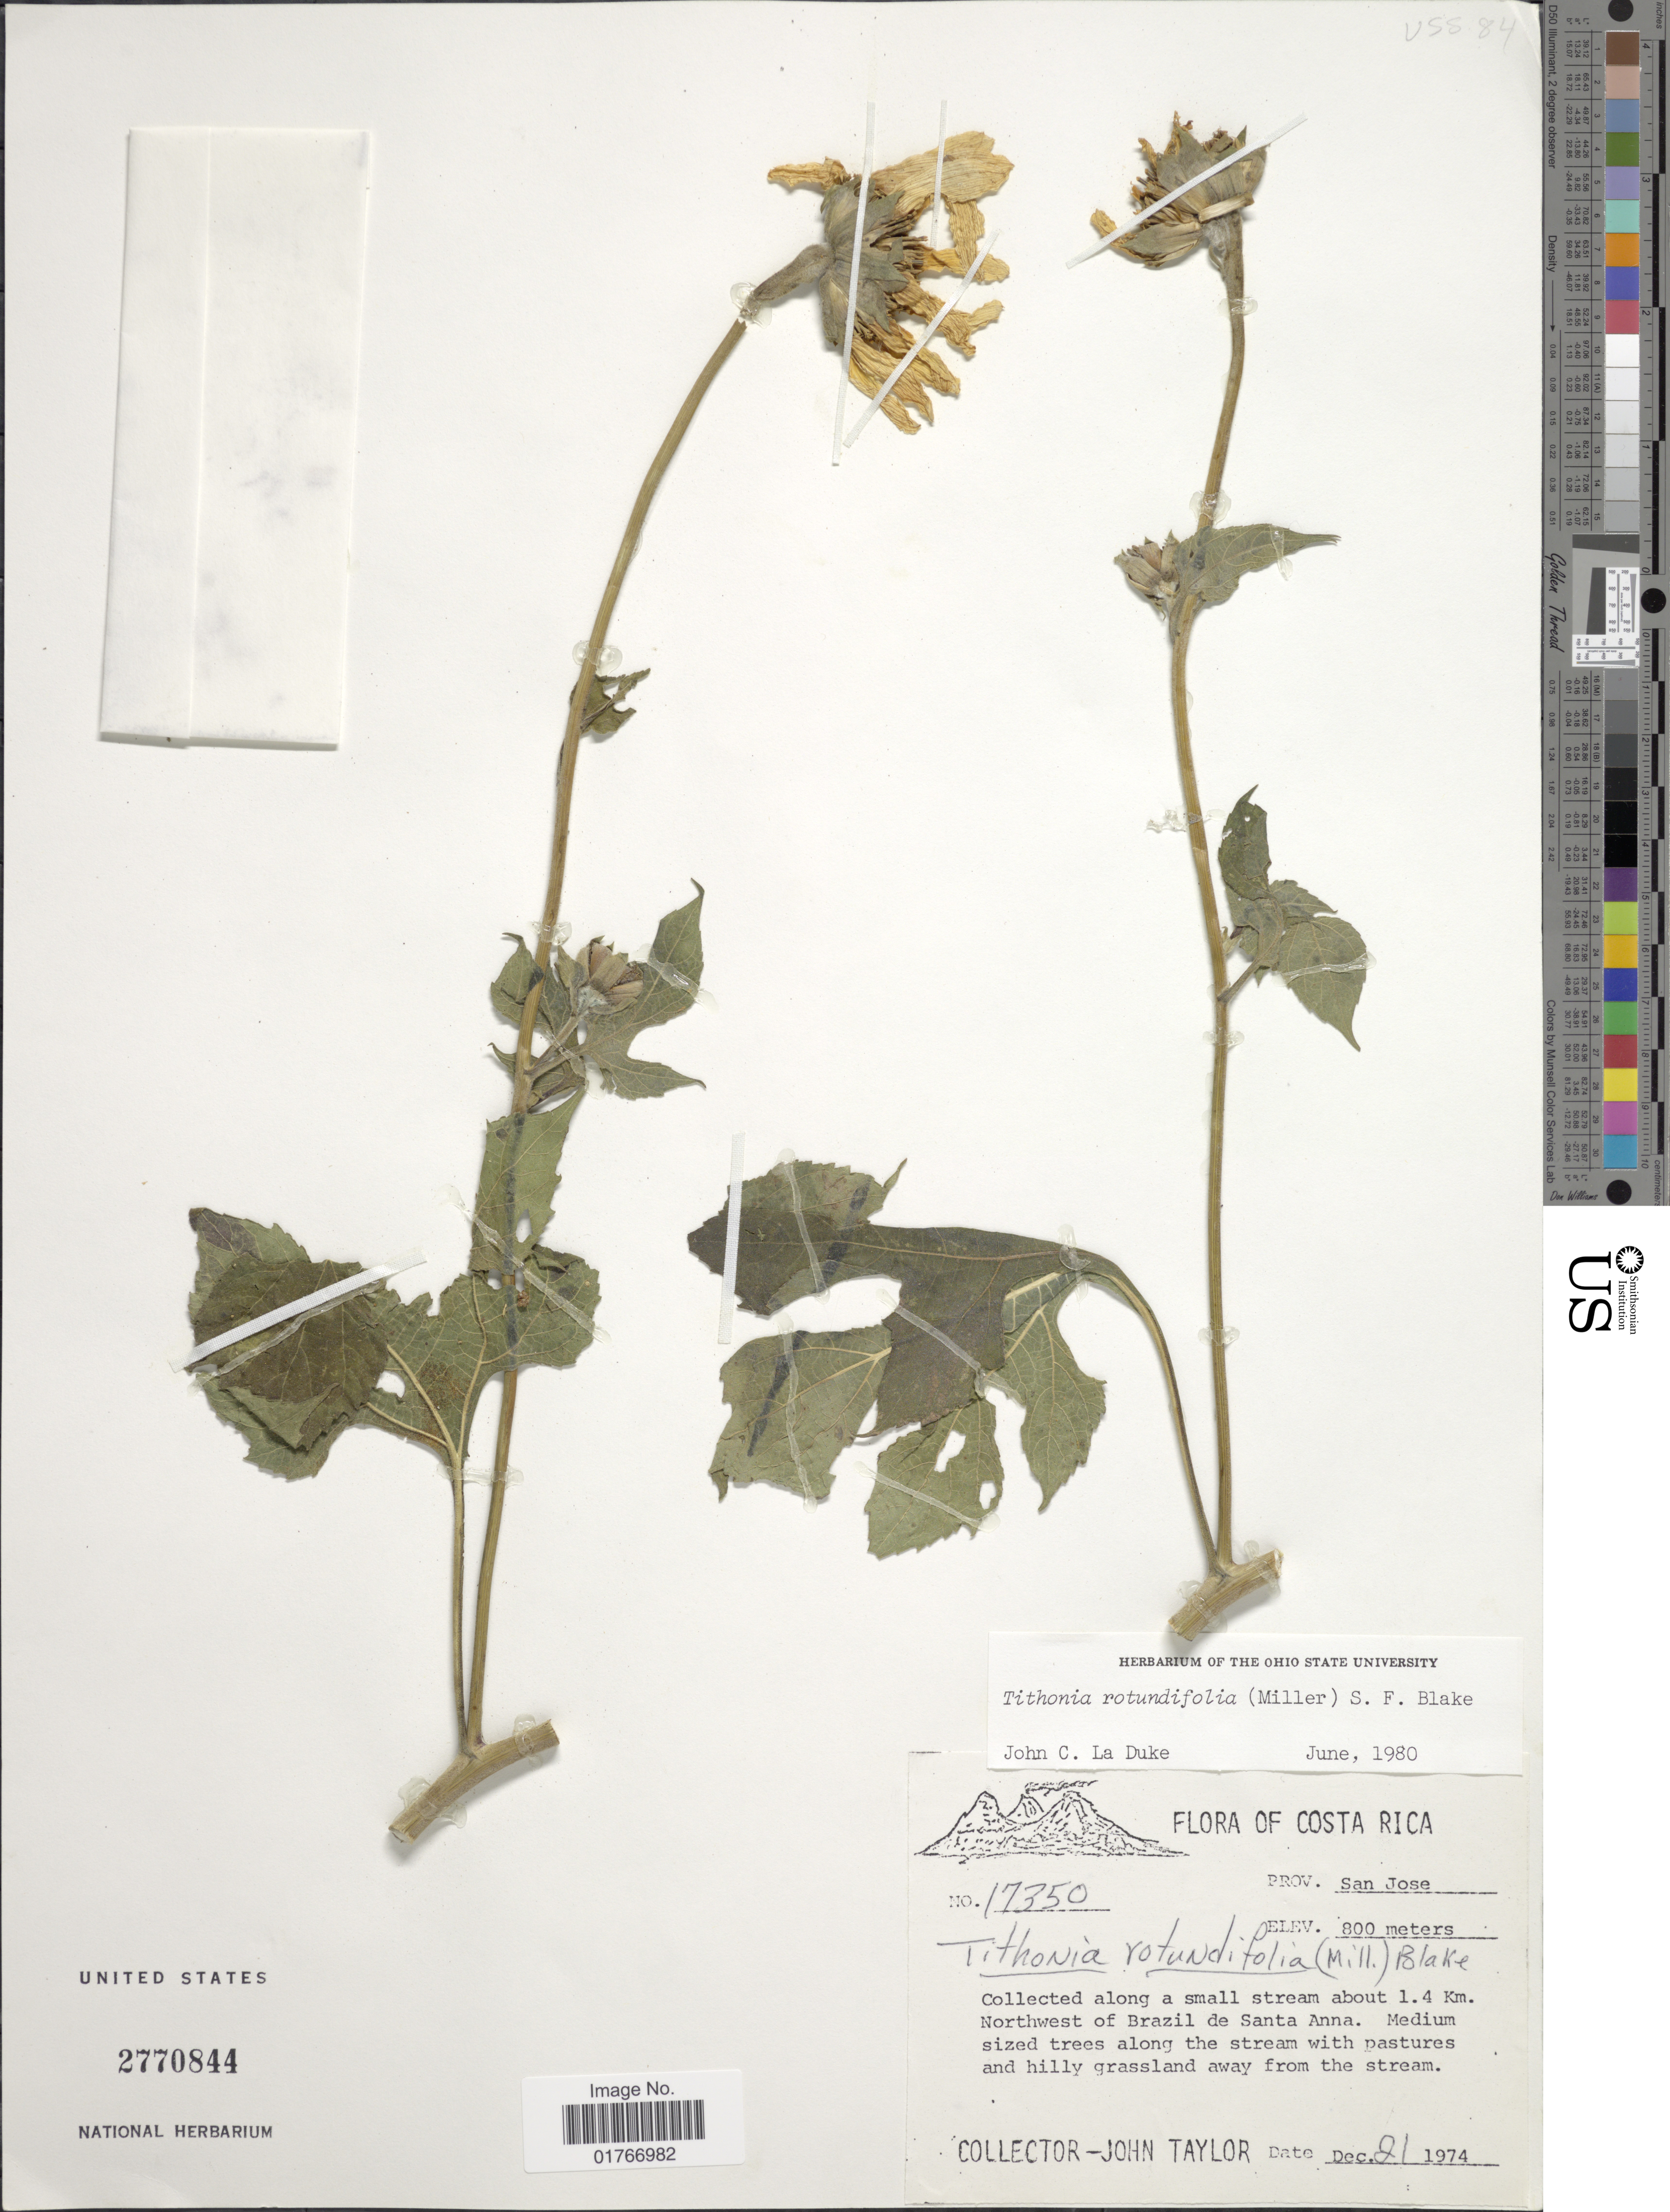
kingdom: Plantae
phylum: Tracheophyta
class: Magnoliopsida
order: Asterales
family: Asteraceae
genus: Tithonia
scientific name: Tithonia rotundifolia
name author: (Mill.) S.F. Blake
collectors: J. Taylor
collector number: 17350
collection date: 1974-12-21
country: Costa Rica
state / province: San José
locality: Along a small stream about 1.4 km Northwest of Brazil de Santa Anna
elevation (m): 800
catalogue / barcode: US 2770844